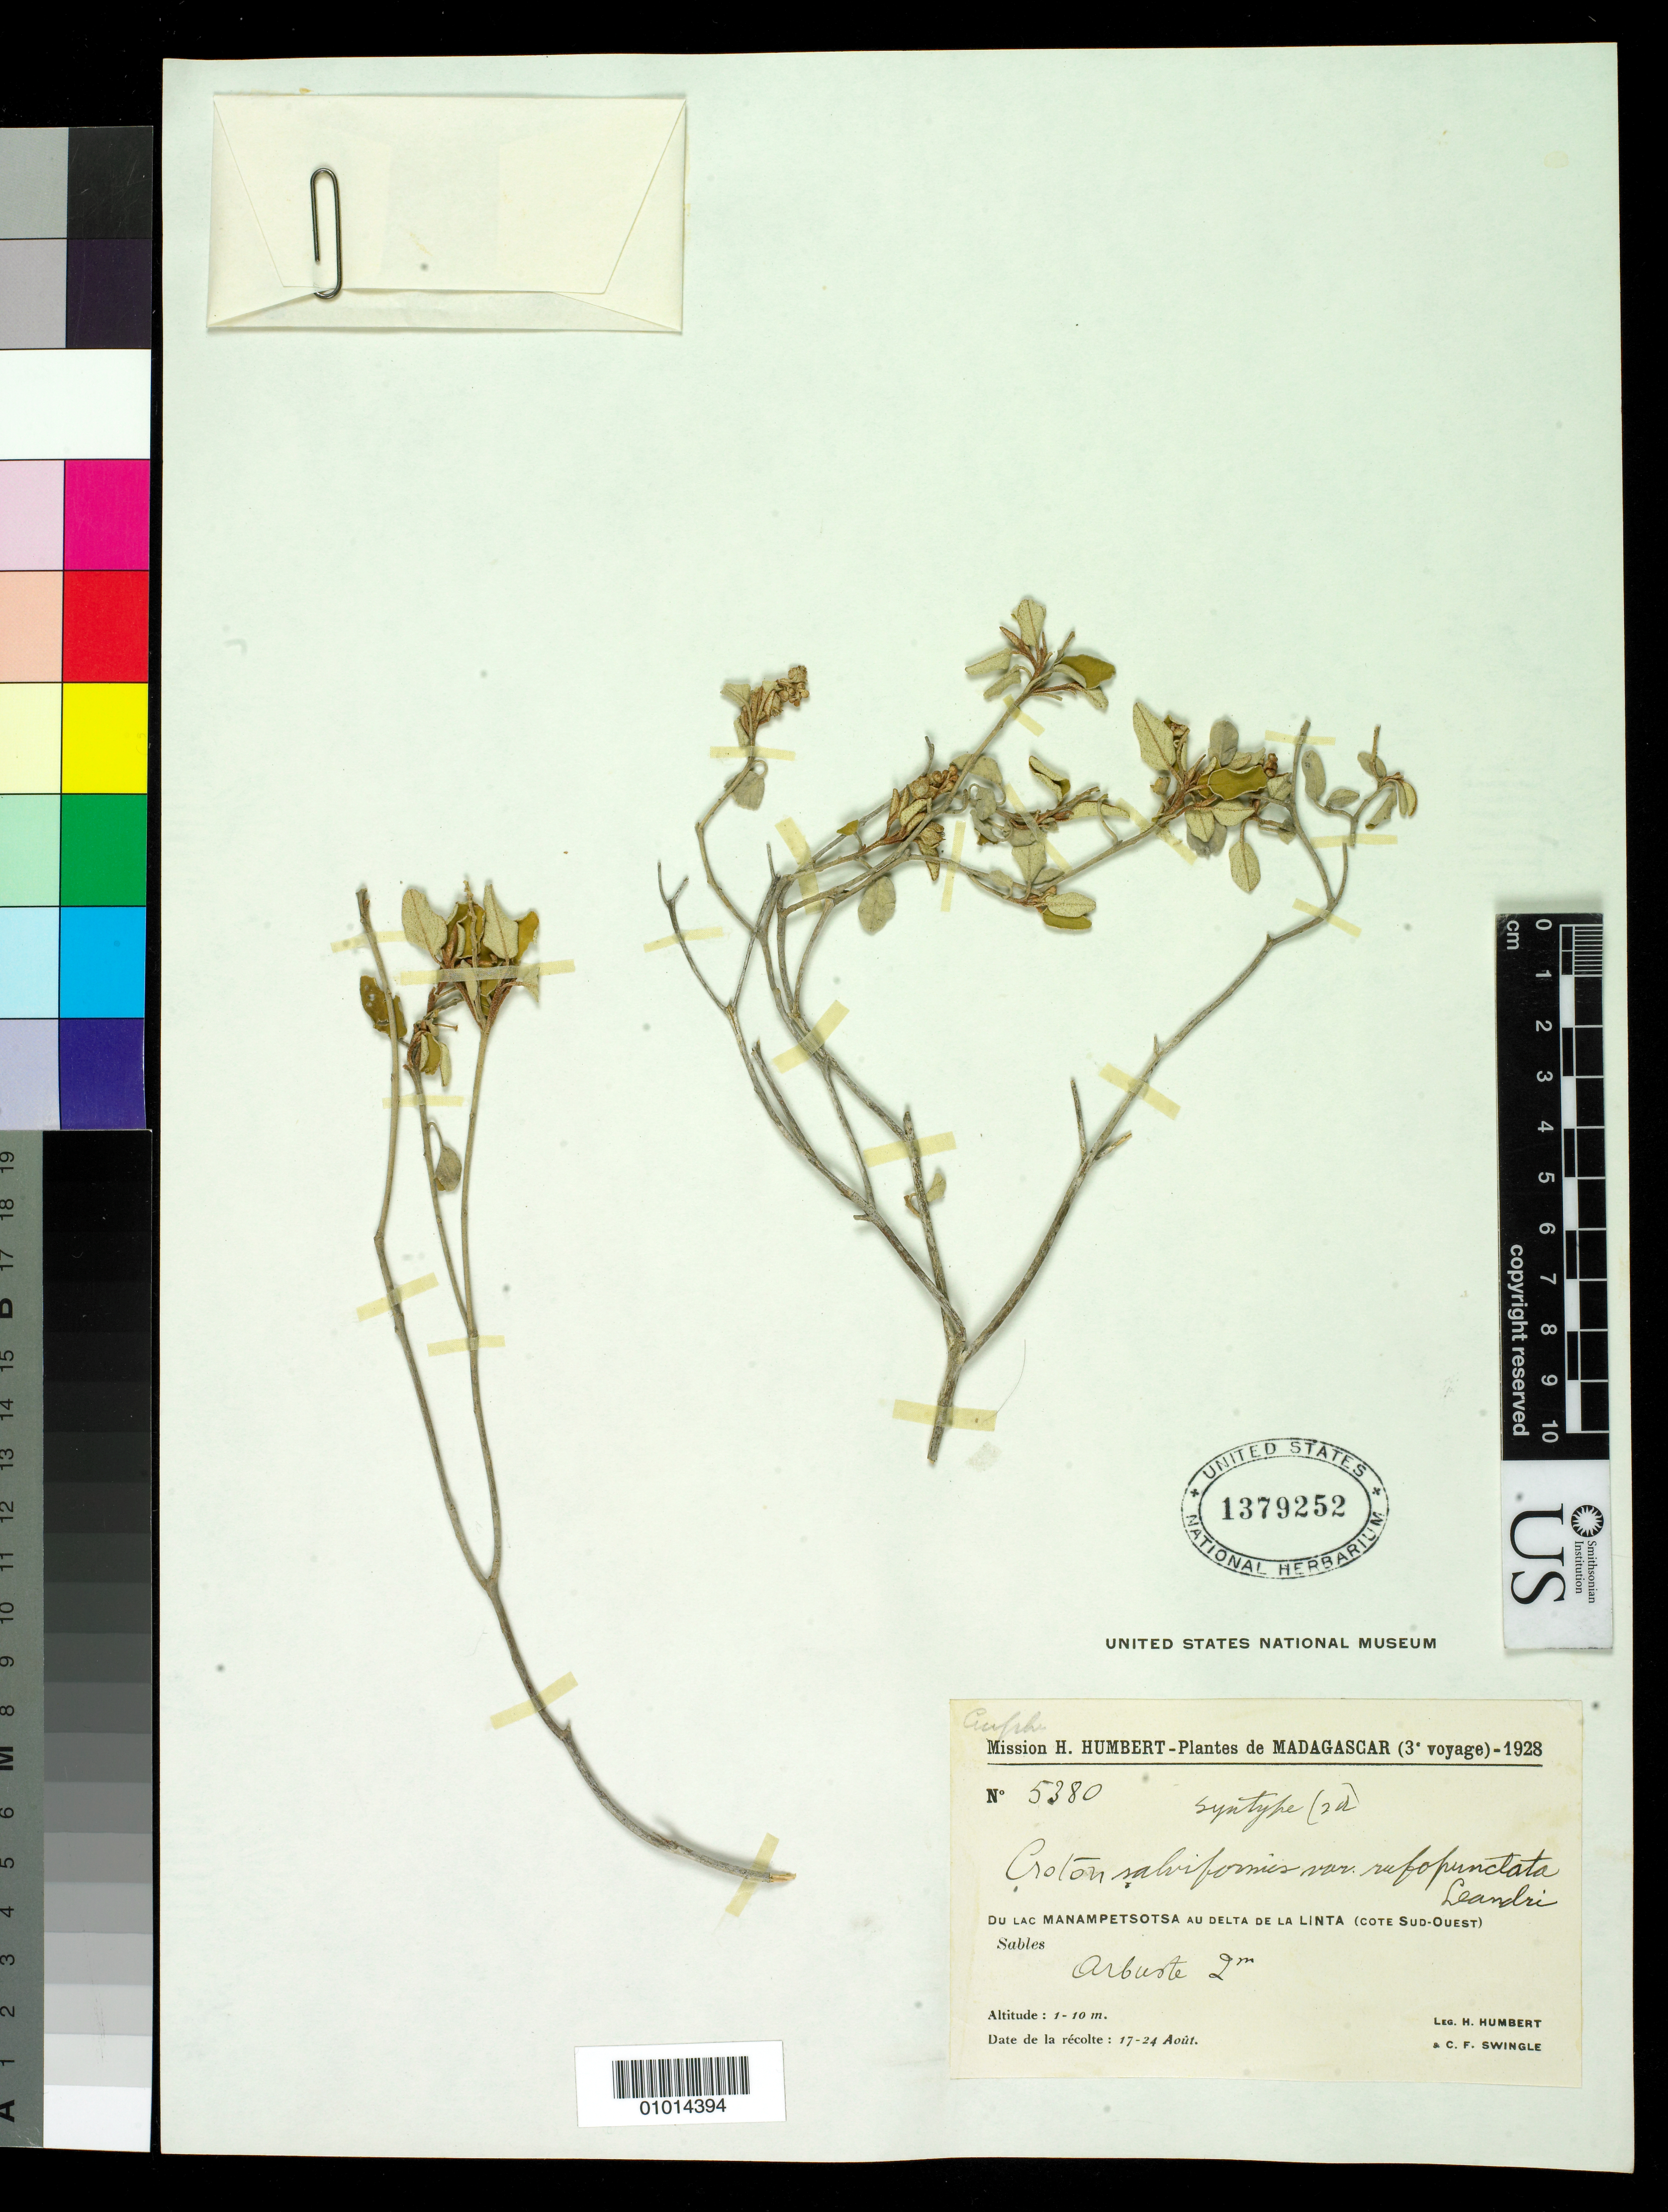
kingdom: Plantae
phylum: Tracheophyta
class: Magnoliopsida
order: Malpighiales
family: Euphorbiaceae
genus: Croton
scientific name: Croton salviformis var. rufopunctatus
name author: Leandri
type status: Syntype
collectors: H. Humbert & C. Swingle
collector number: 5380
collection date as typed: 17 Aug 1928 to 24 Aug 1928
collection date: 1928-08-17/1928-08-24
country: Madagascar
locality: Manampetsotsa, Linta.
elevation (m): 1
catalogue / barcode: US 1379252